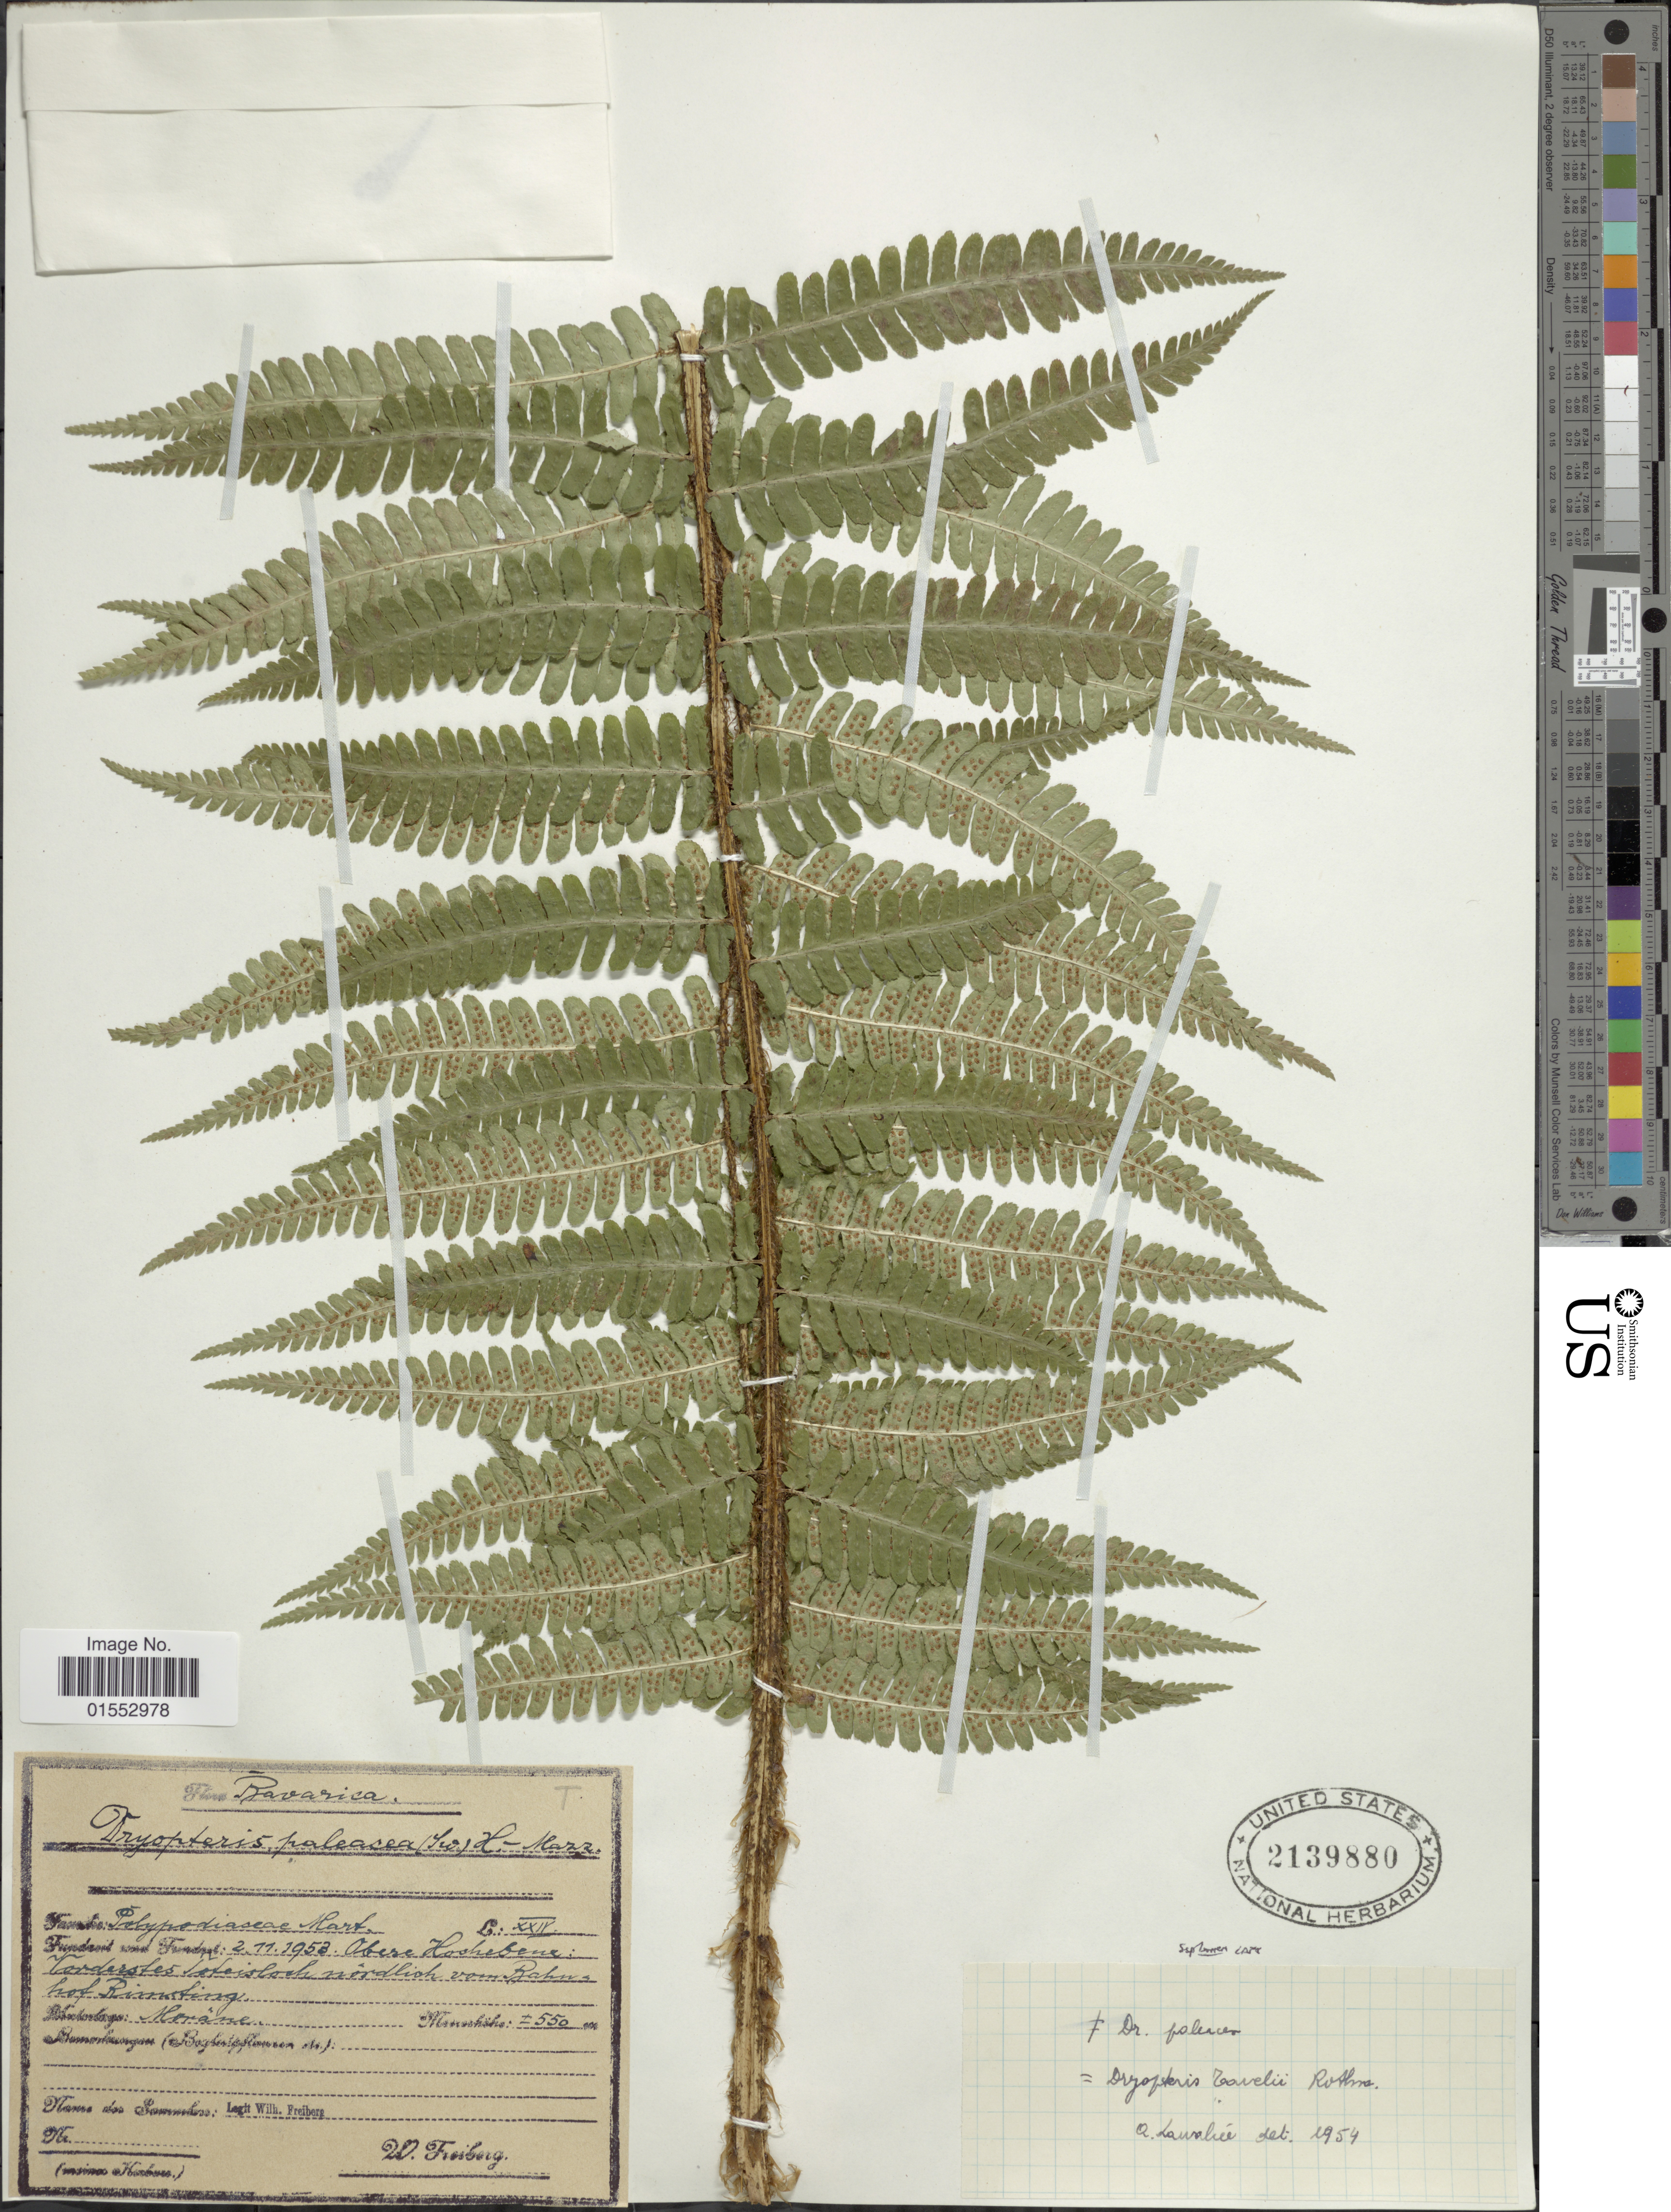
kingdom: Plantae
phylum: Tracheophyta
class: Polypodiopsida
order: Polypodiales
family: Dryopteridaceae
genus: Dryopteris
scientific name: Dryopteris affinis subsp. borreri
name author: (Newman) Fraser-Jenk.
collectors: W. Freiberg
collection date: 1953-11-02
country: Germany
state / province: Bayern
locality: Vordefes Lefeisloch nordlich vormrahm ,hof Rimsting [interpreted]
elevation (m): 550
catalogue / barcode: US 2139880